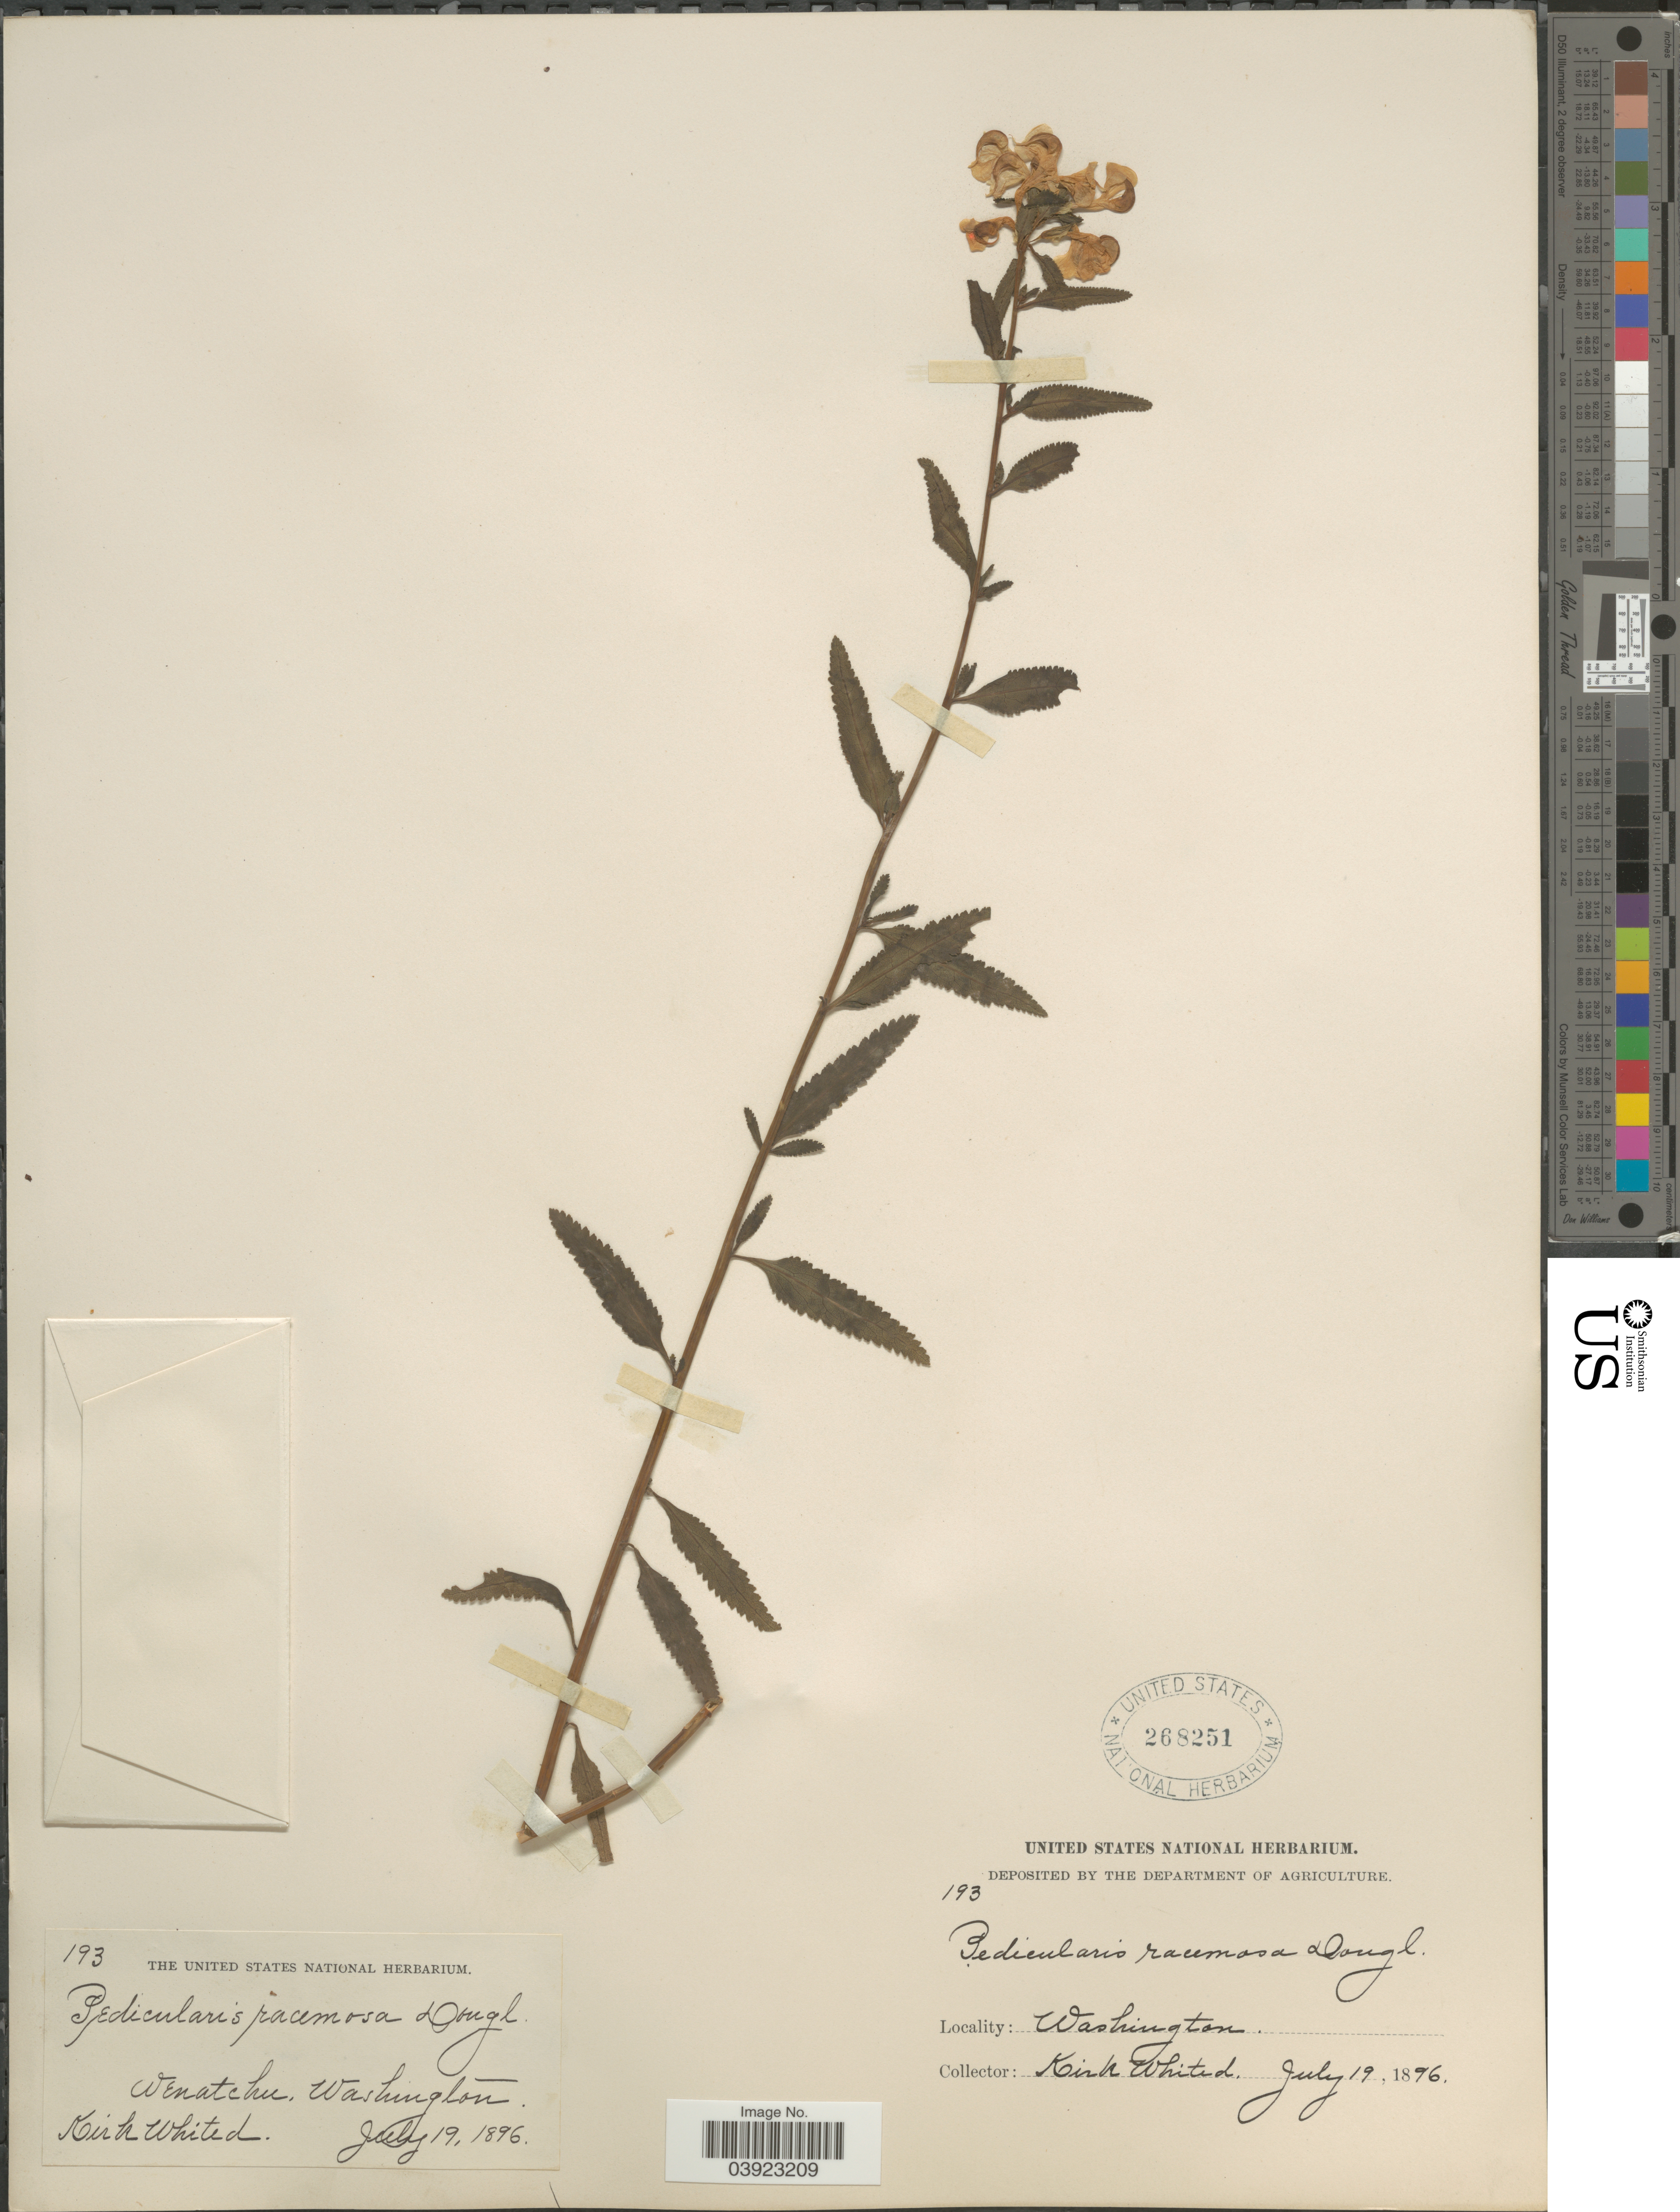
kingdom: Plantae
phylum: Tracheophyta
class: Magnoliopsida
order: Lamiales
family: Orobanchaceae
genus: Pedicularis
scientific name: Pedicularis racemosa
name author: Douglas ex Benth.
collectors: K. Whited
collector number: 193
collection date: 1896-07-19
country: United States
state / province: Washington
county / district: Chelan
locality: Wenatchee.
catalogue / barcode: US 268251